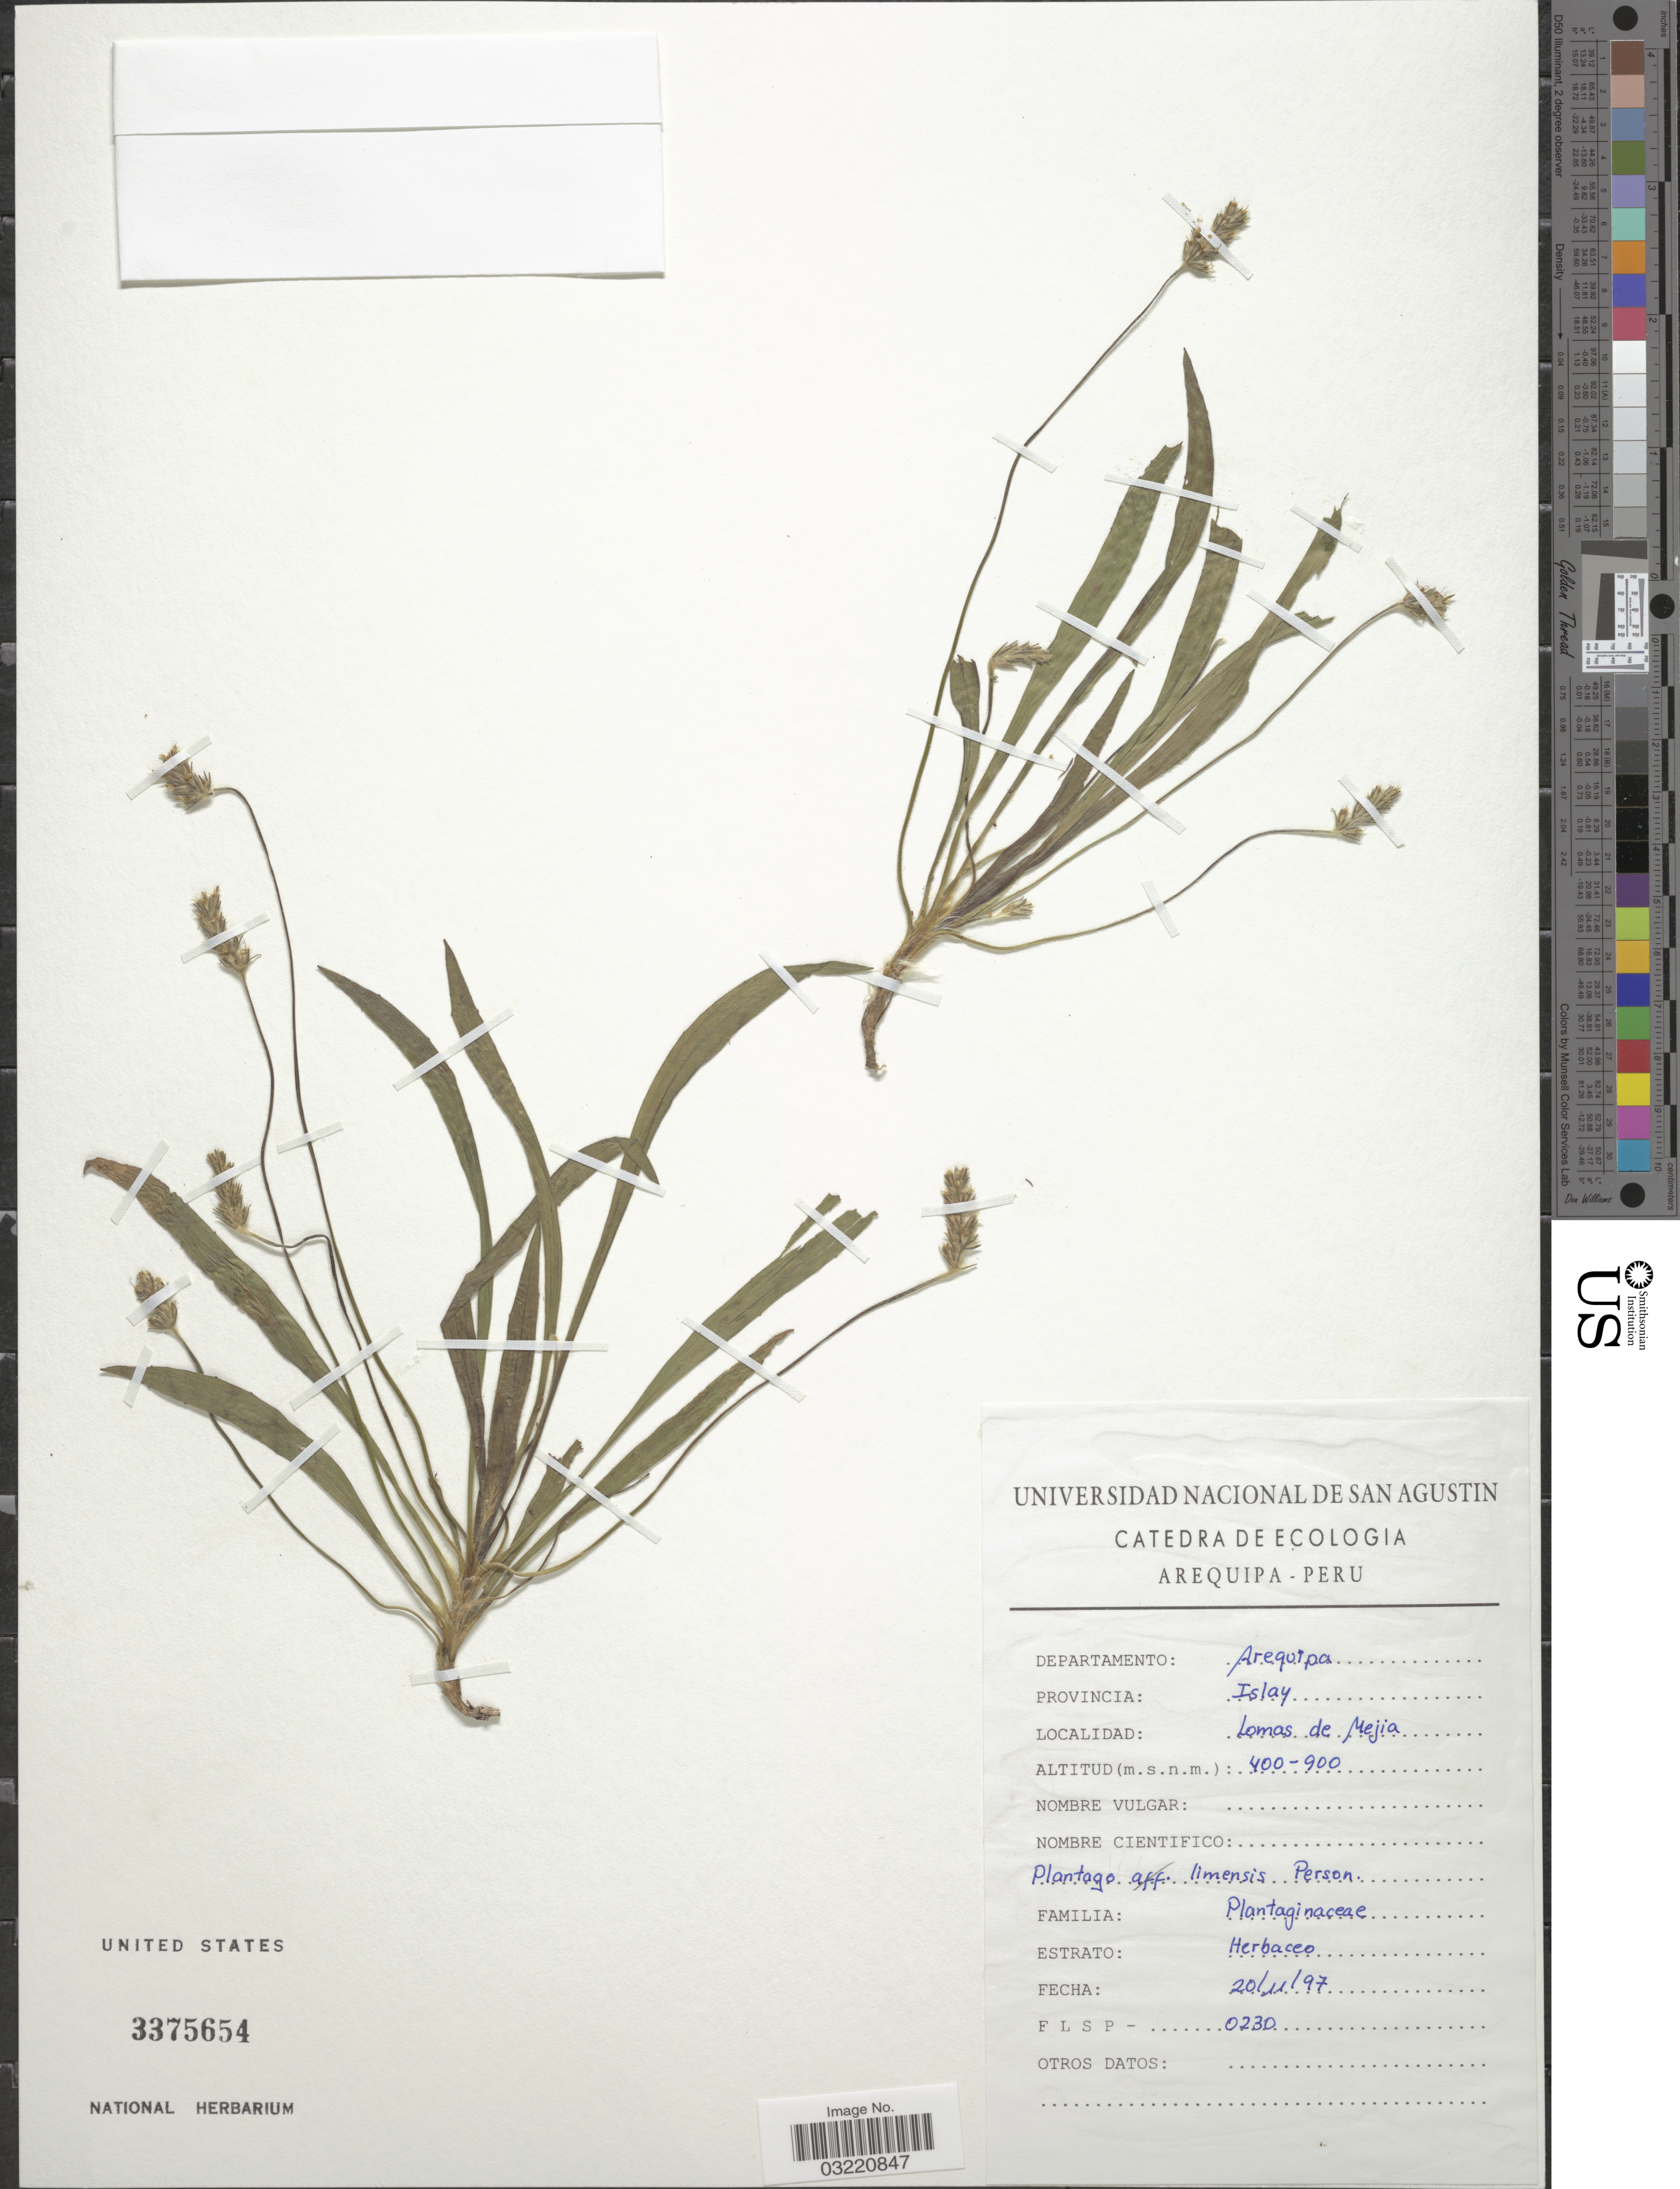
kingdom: Plantae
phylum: Tracheophyta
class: Magnoliopsida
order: Lamiales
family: Plantaginaceae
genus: Plantago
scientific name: Plantago limensis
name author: Pers.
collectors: F. L. S. P.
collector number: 0230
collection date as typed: Transcribed d/m/y: 20/11/97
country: Peru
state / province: Arequipa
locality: Departamento: Arequipa. Provincia: Islay. Lomas de Mejia.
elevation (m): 400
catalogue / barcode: US 3375654